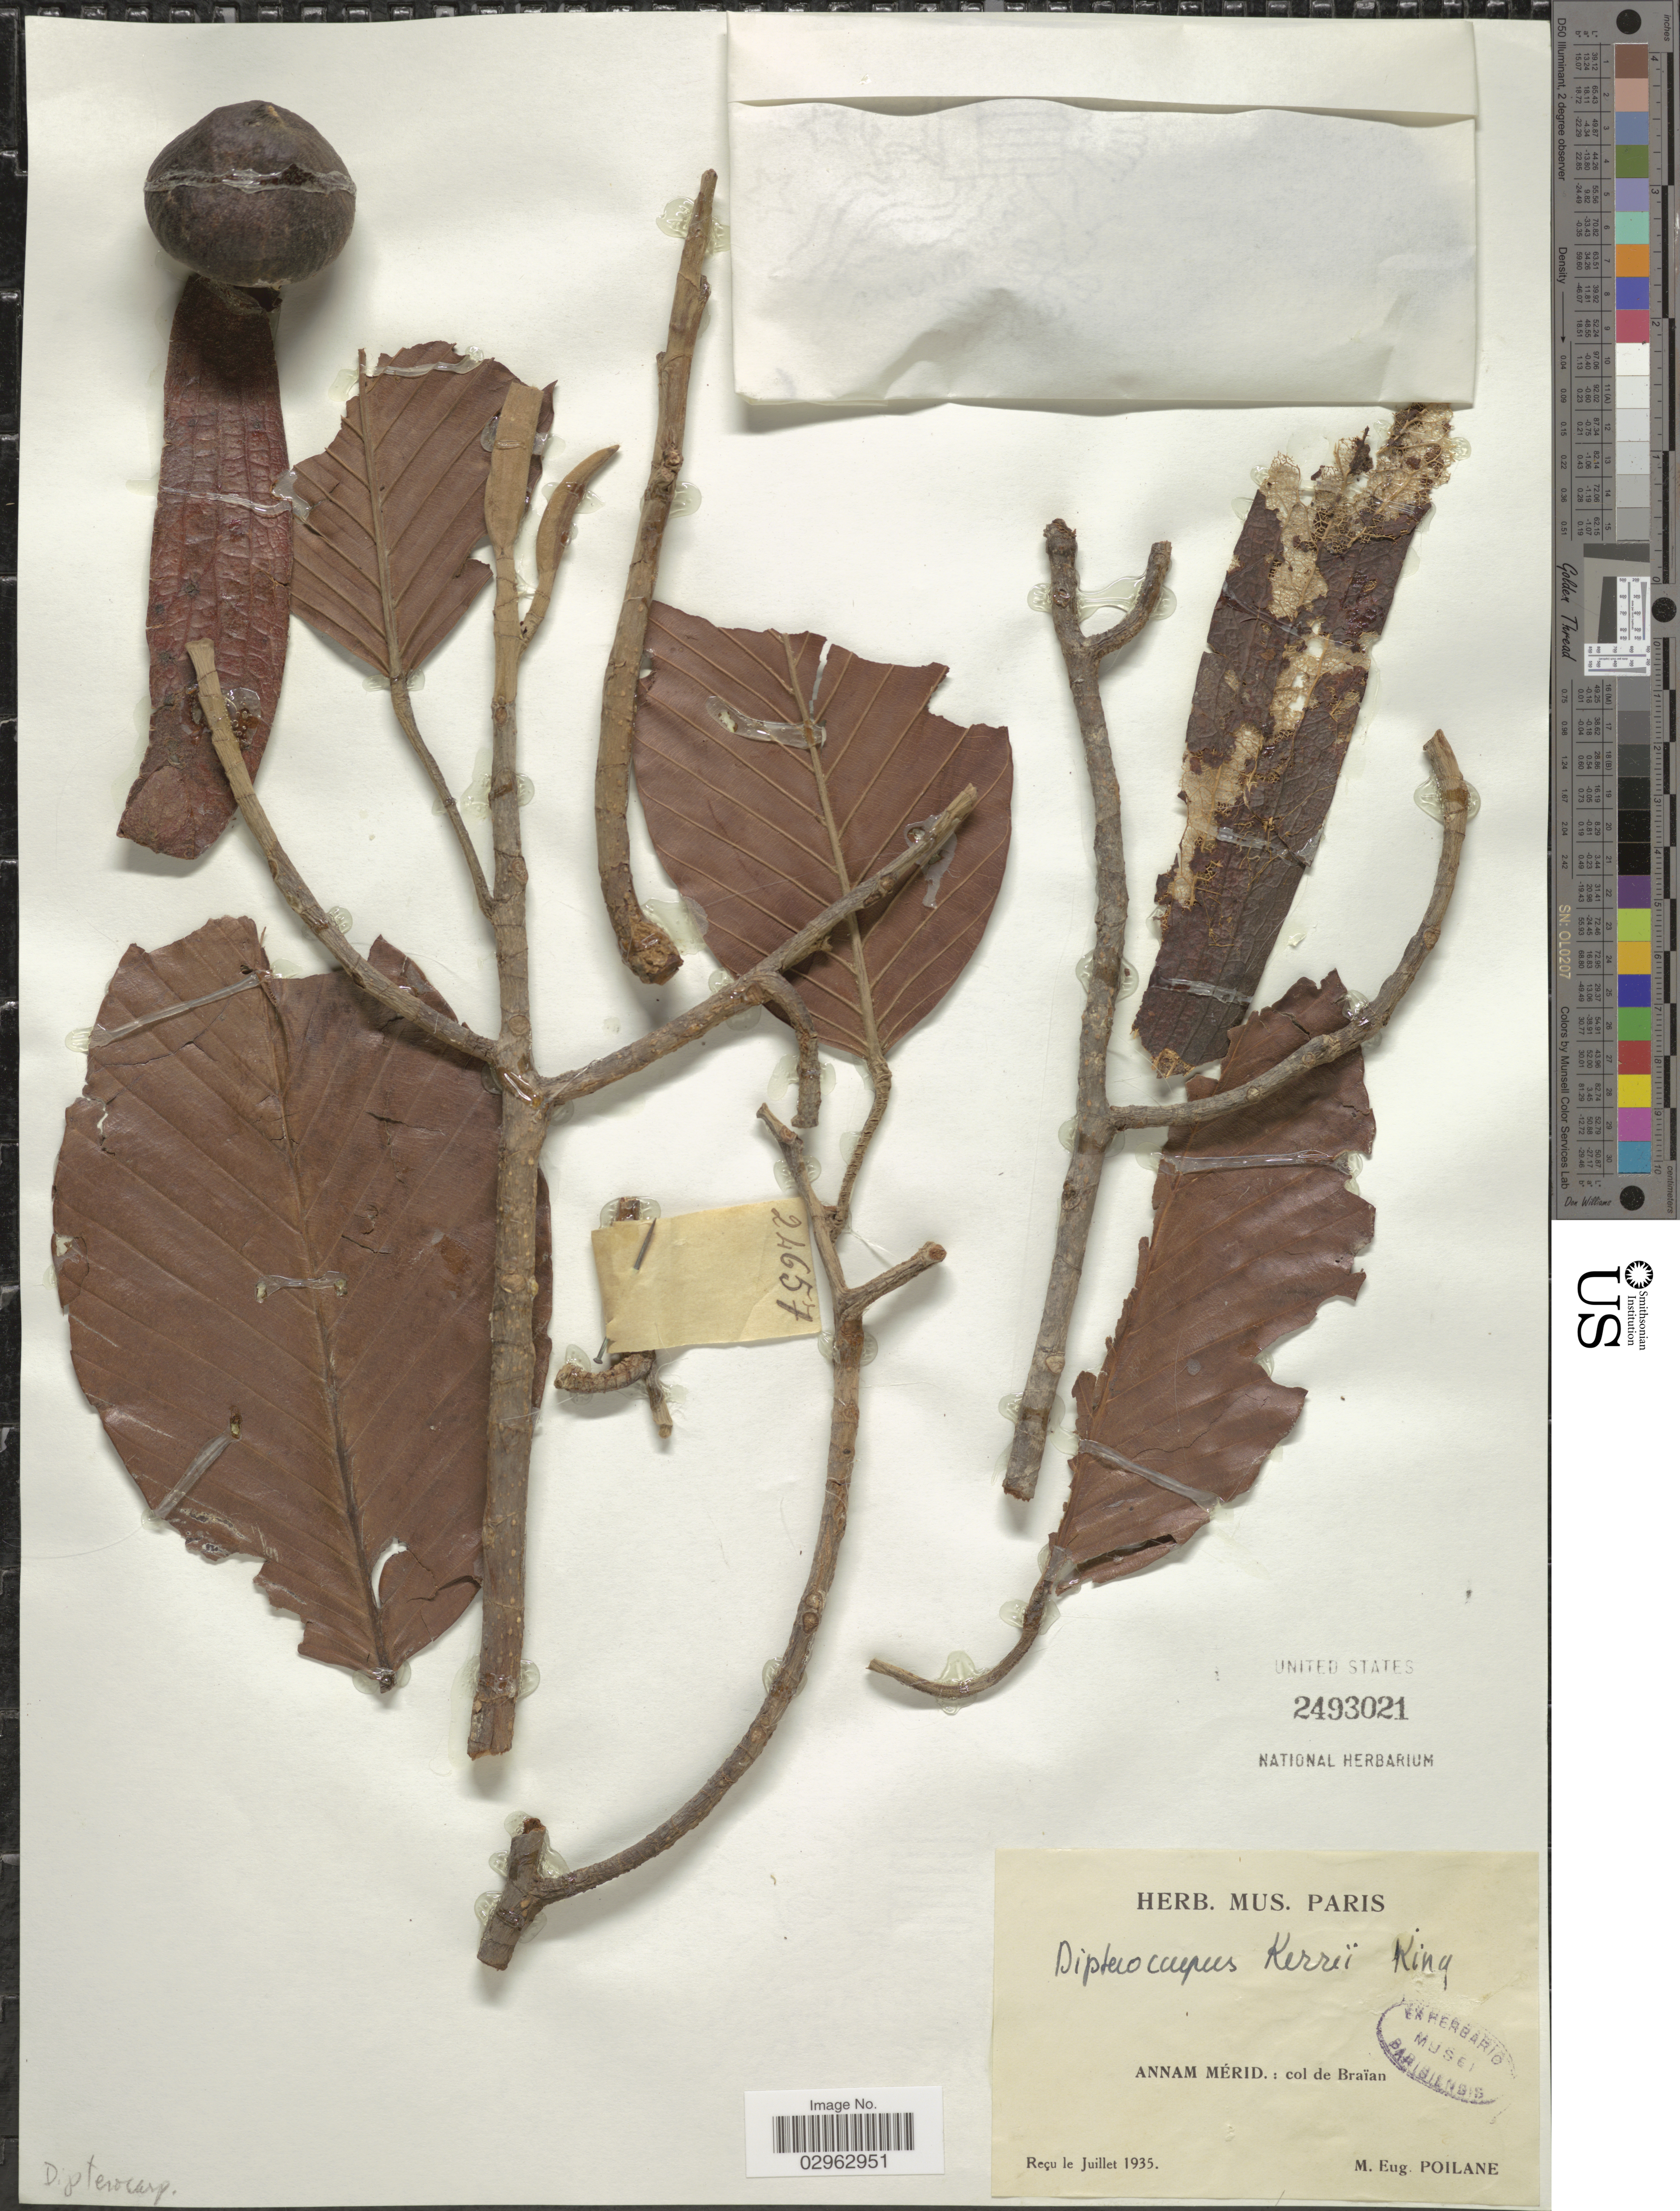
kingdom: Plantae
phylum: Tracheophyta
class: Magnoliopsida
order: Malvales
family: Dipterocarpaceae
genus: Dipterocarpus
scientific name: Dipterocarpus kerrii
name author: King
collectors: M. Poilane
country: Vietnam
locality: Annam Mérid: col de Braïan.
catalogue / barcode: US 2493021